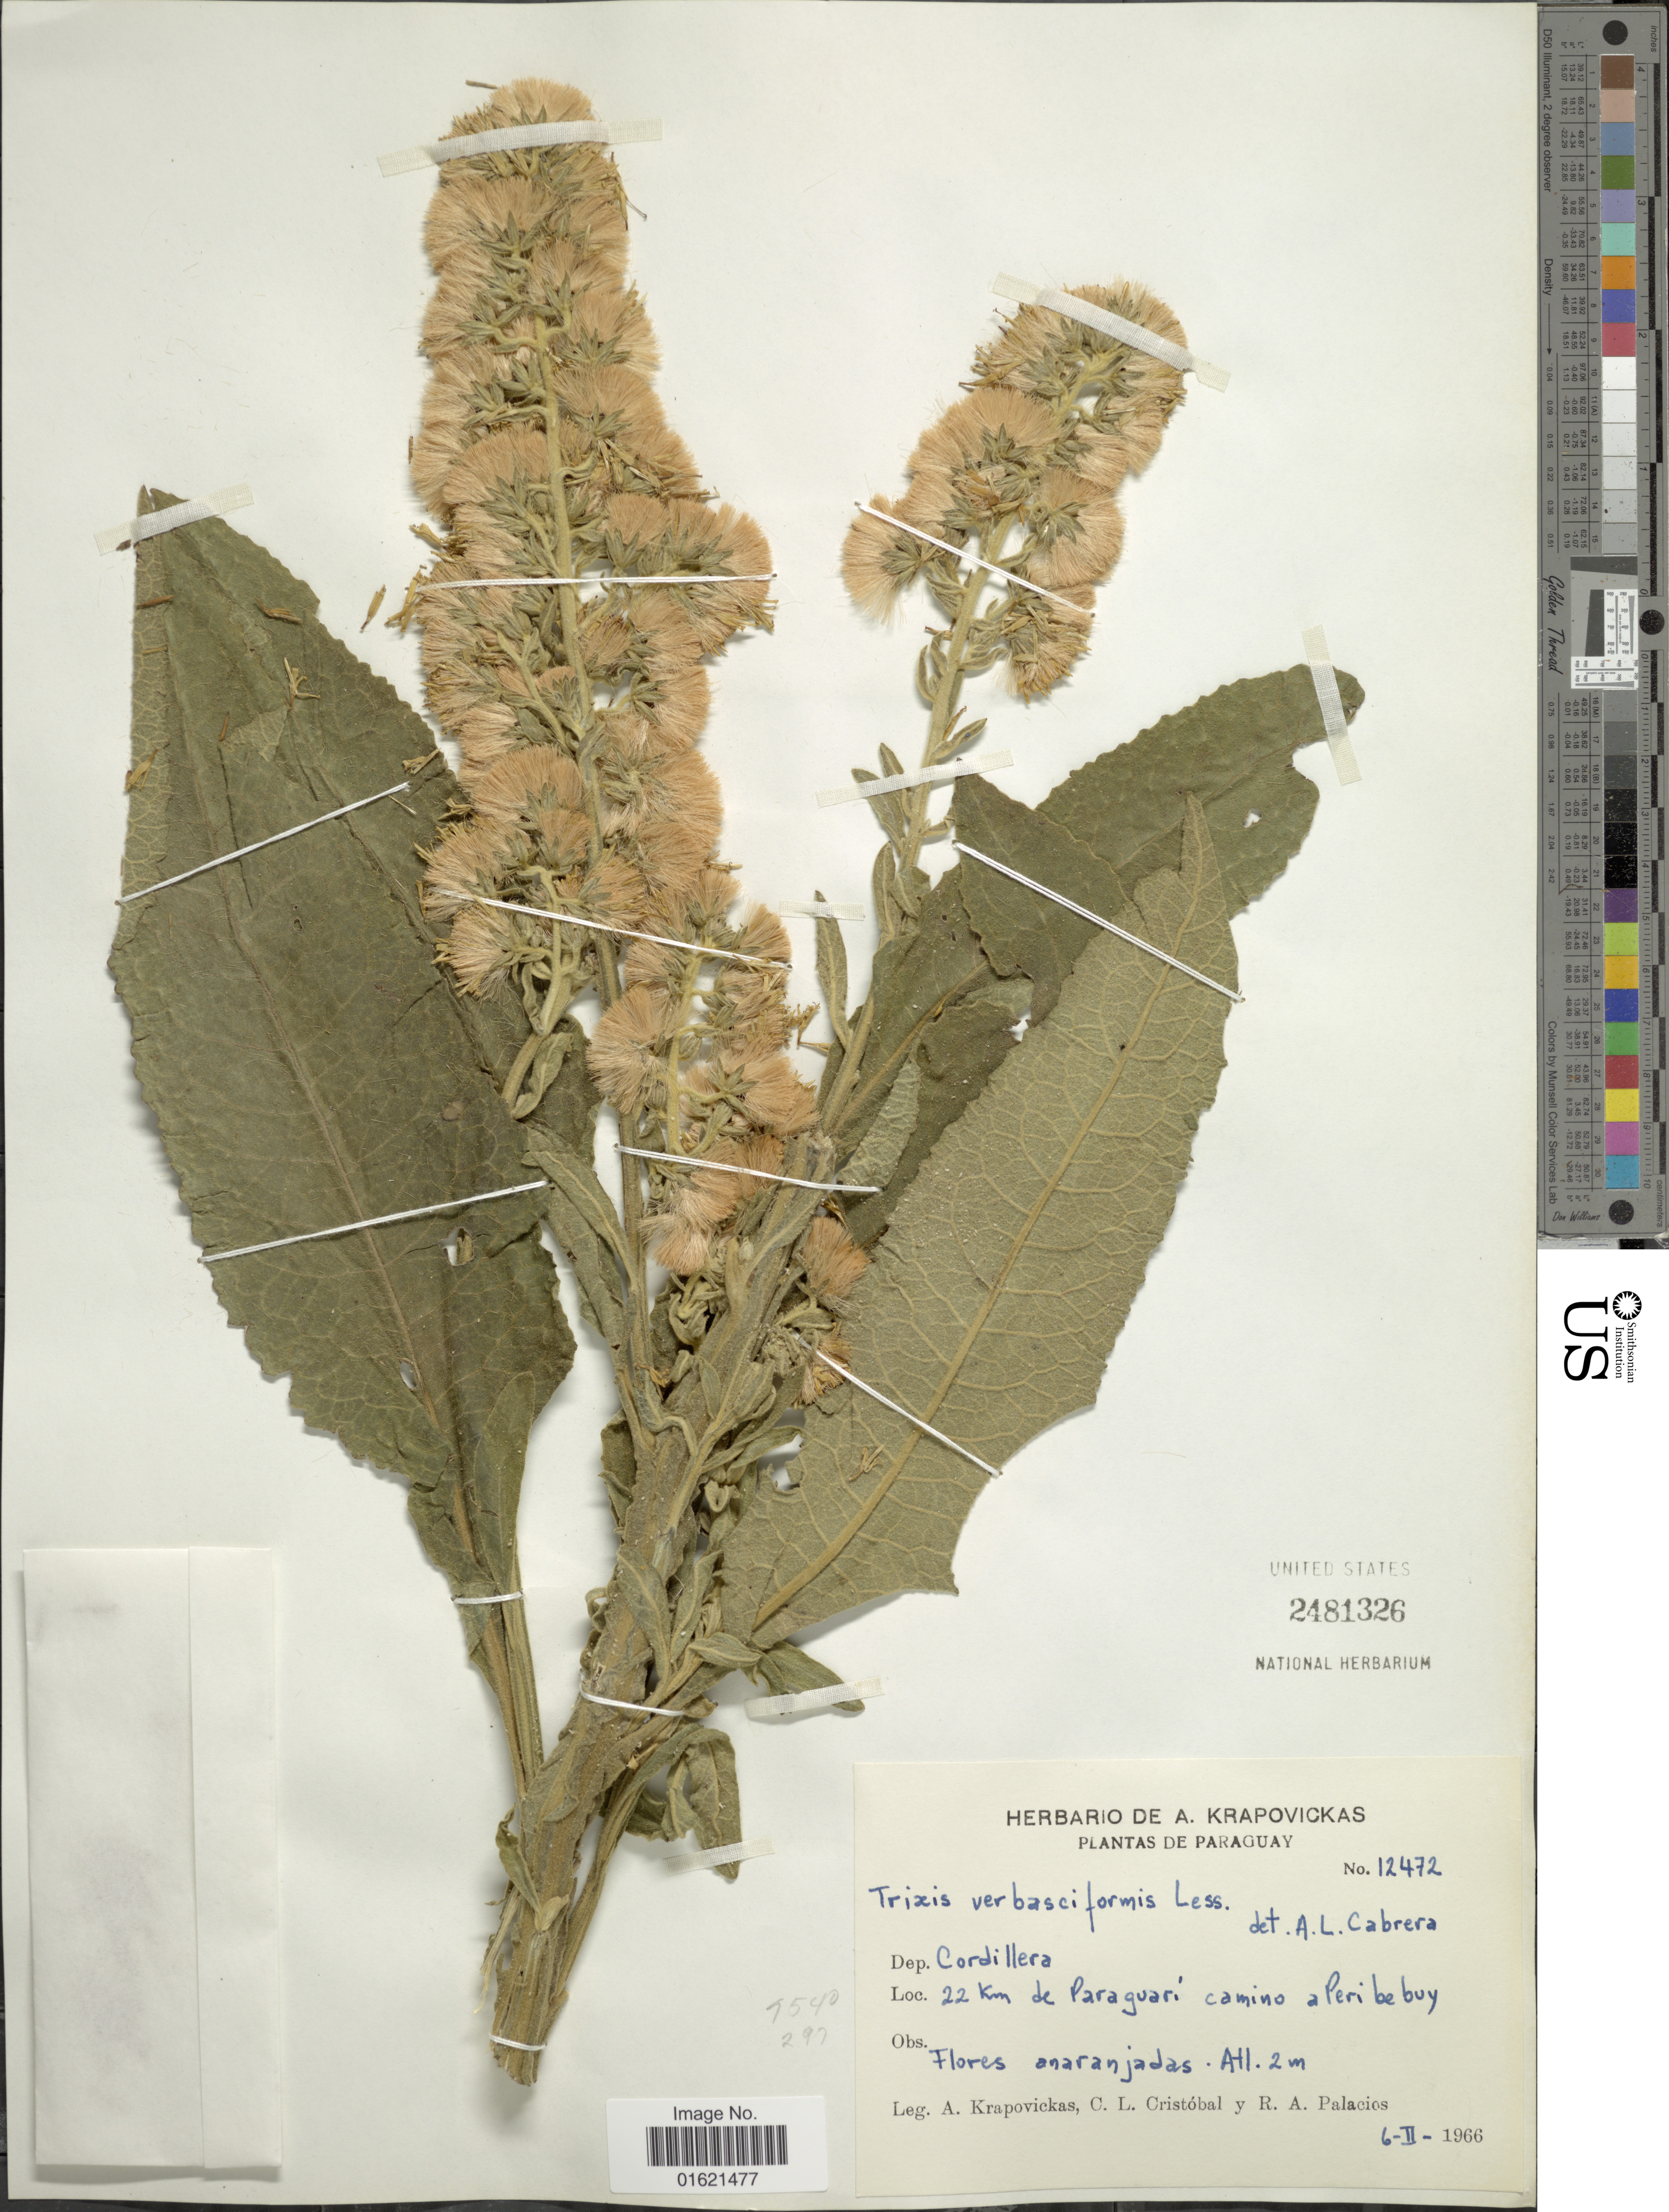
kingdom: Plantae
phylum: Tracheophyta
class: Magnoliopsida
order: Asterales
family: Asteraceae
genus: Trixis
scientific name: Trixis nobilis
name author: (Vell.) Katinas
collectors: A. Krapovickas, C. L. Cristóbal & R. Palacios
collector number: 12472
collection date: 1966-02-06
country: Paraguay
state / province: Cordillera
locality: Dept. Cordillera. 2 km de Paraguari camino a Peri Bebuy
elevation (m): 2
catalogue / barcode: US 2481326